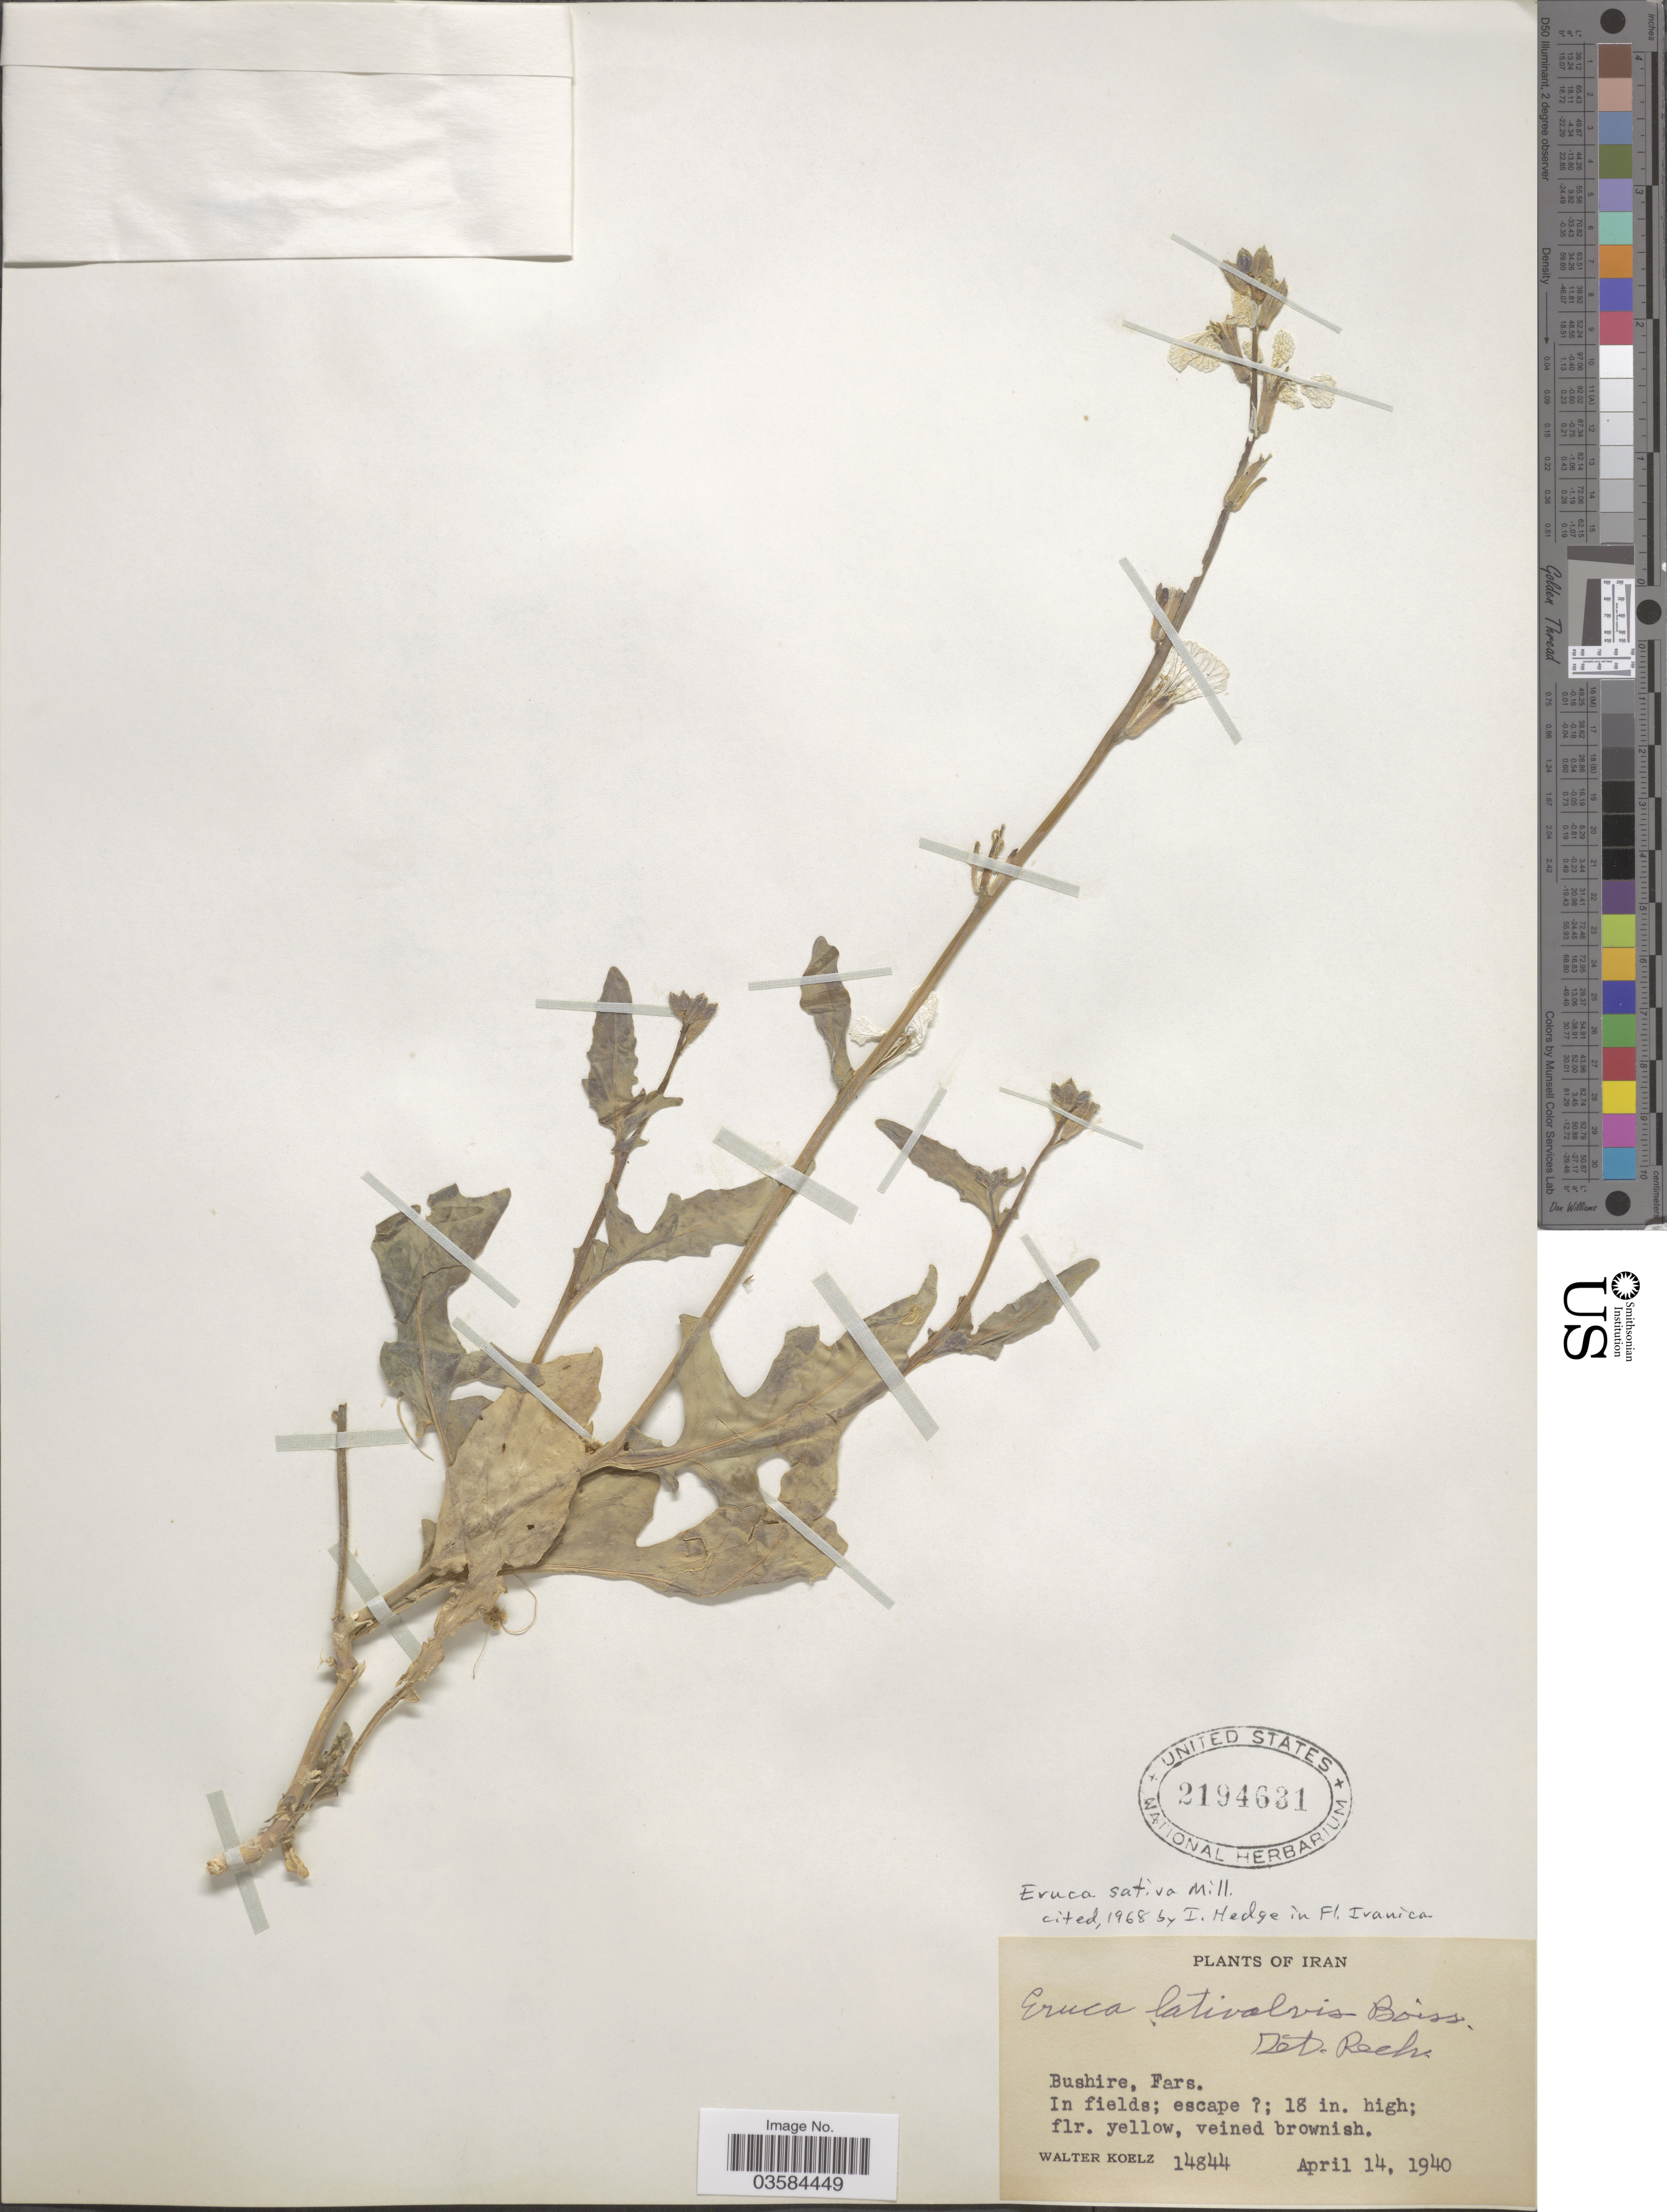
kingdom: Plantae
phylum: Tracheophyta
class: Magnoliopsida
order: Brassicales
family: Brassicaceae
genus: Eruca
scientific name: Eruca vesicaria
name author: (L.) Cav.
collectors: W. N. Koelz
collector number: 14844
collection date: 1940-04-14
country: Iran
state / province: Bushehr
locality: Bushire, Fars. In fields.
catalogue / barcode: US 2194631